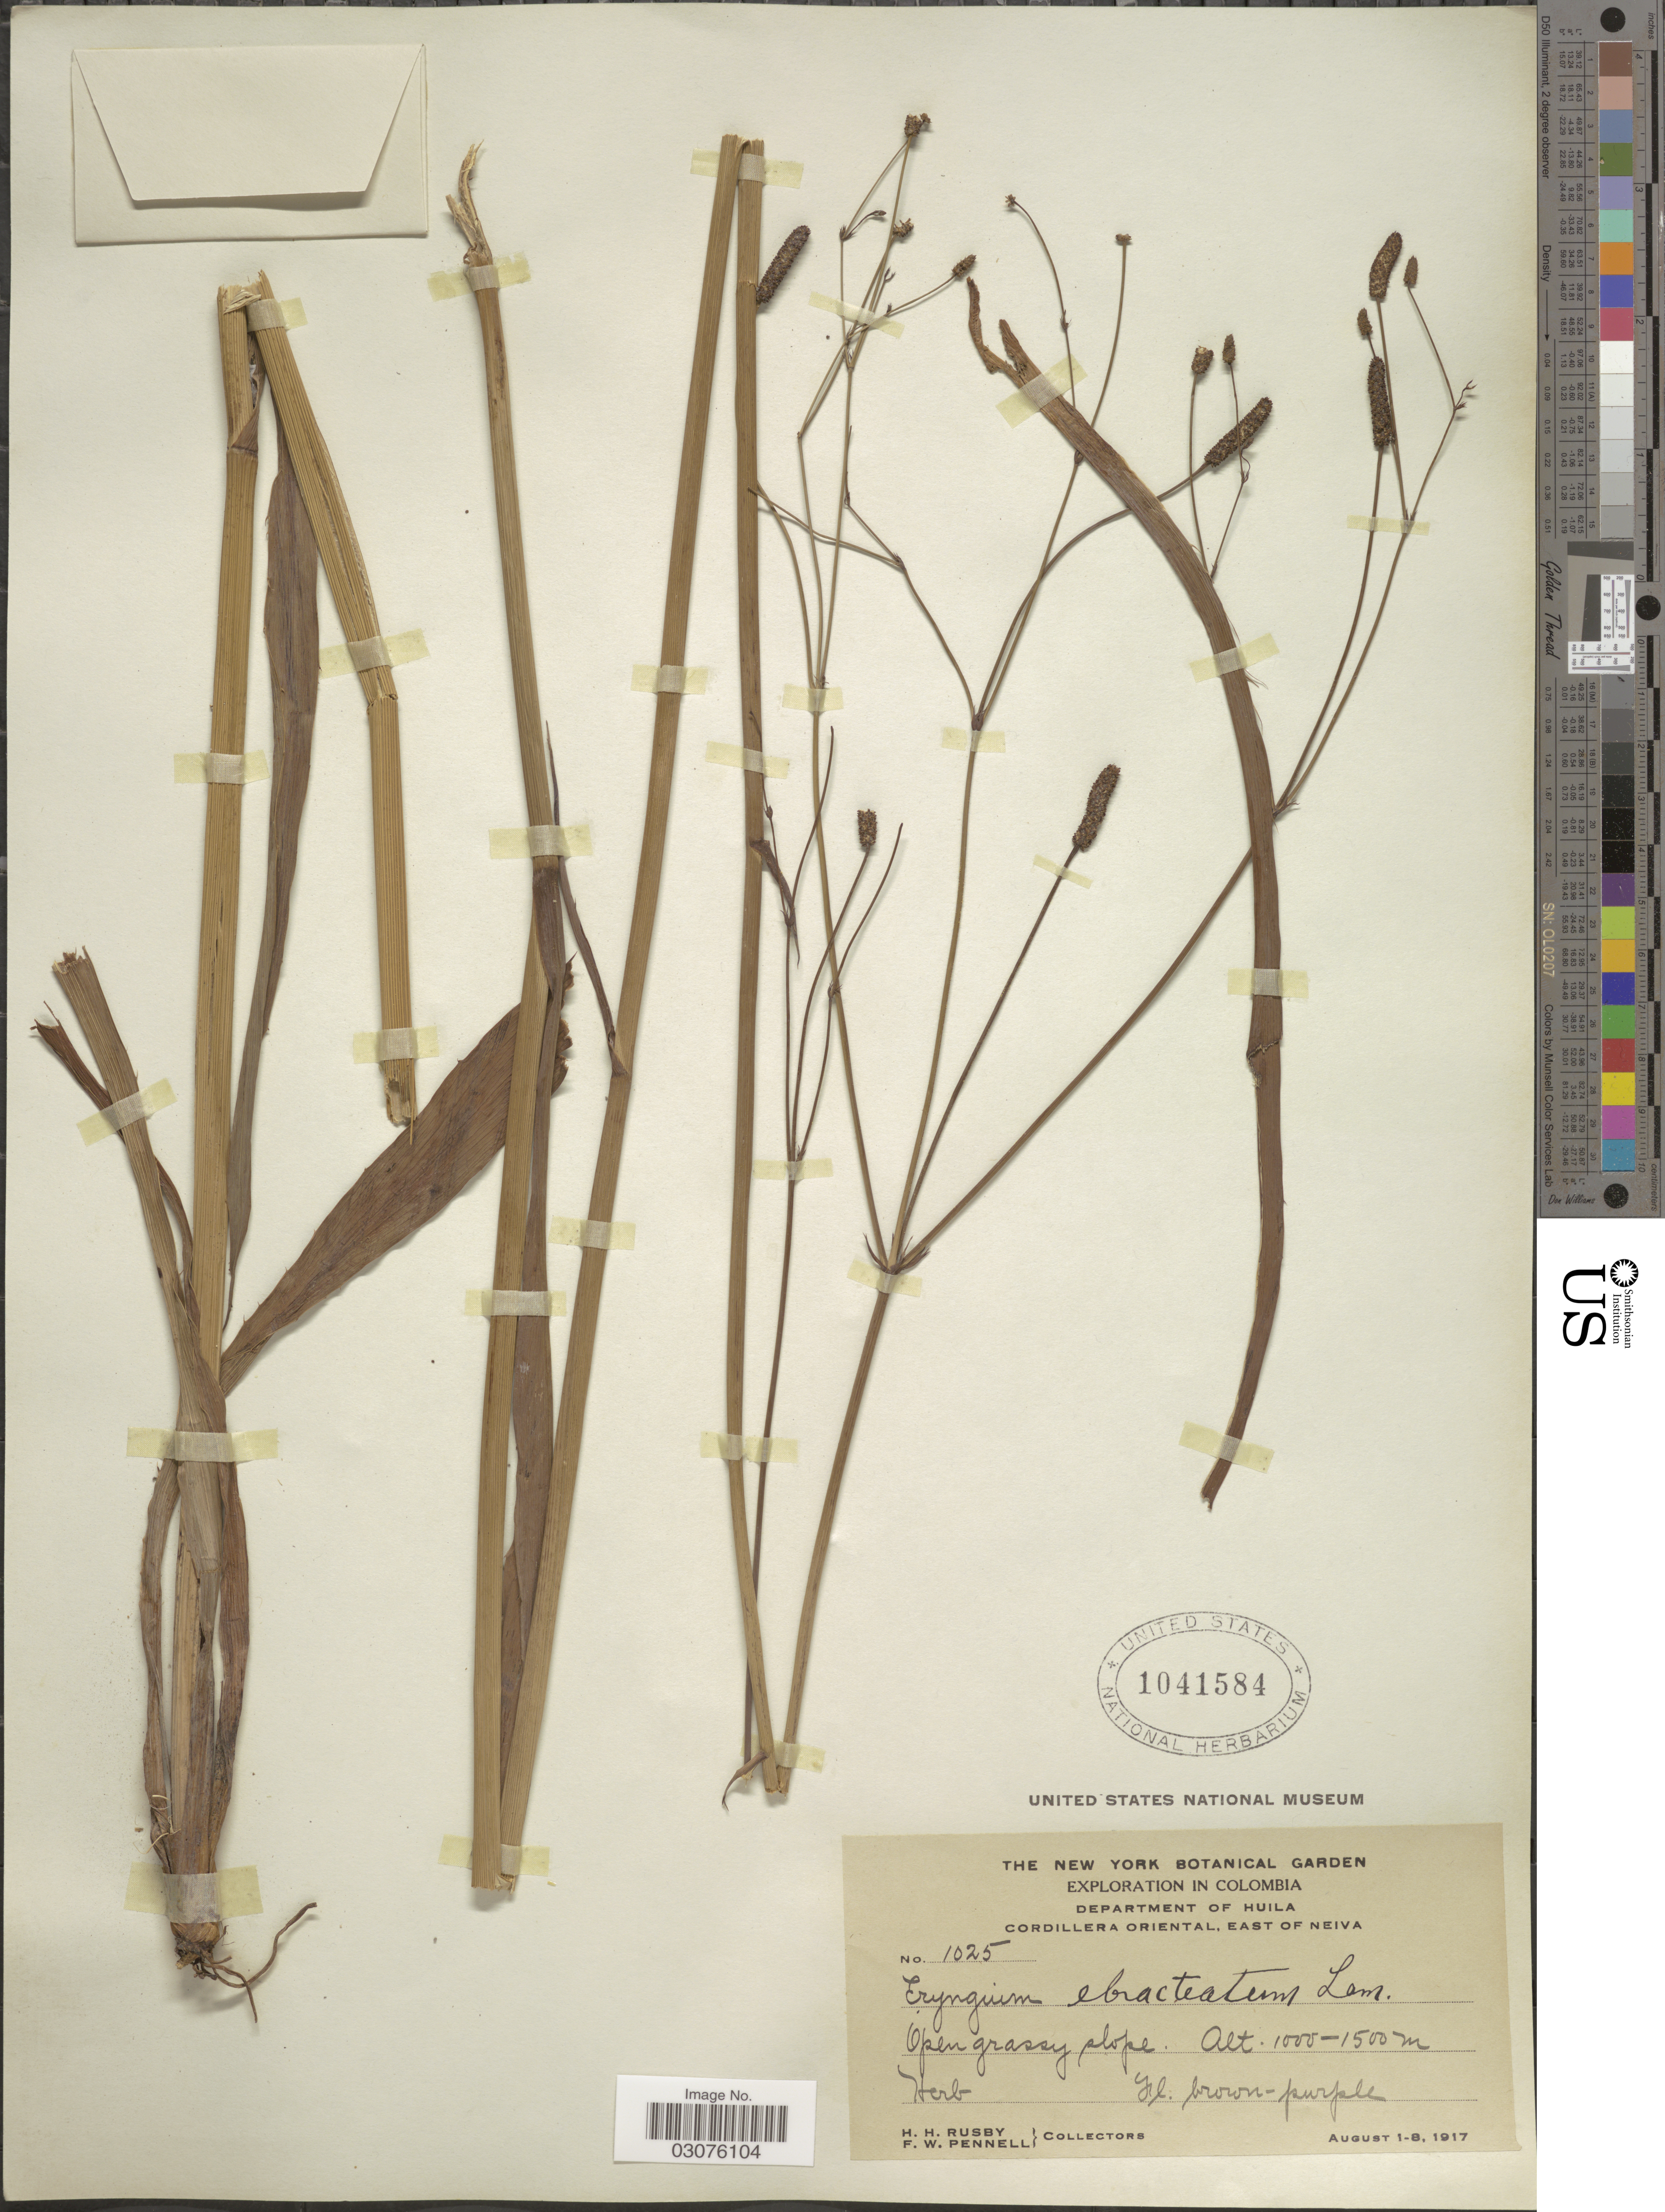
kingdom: Plantae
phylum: Tracheophyta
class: Magnoliopsida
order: Apiales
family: Apiaceae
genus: Eryngium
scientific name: Eryngium ebracteatum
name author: Lam.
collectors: H. H. Rusby & F. W. Pennell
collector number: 1025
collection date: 1917-08-01/1917-08-08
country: Colombia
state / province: Huila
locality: Department of Huila. Cordillera Oriental, East of Neiva. Open grassy slope.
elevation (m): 1000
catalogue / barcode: US 1041584